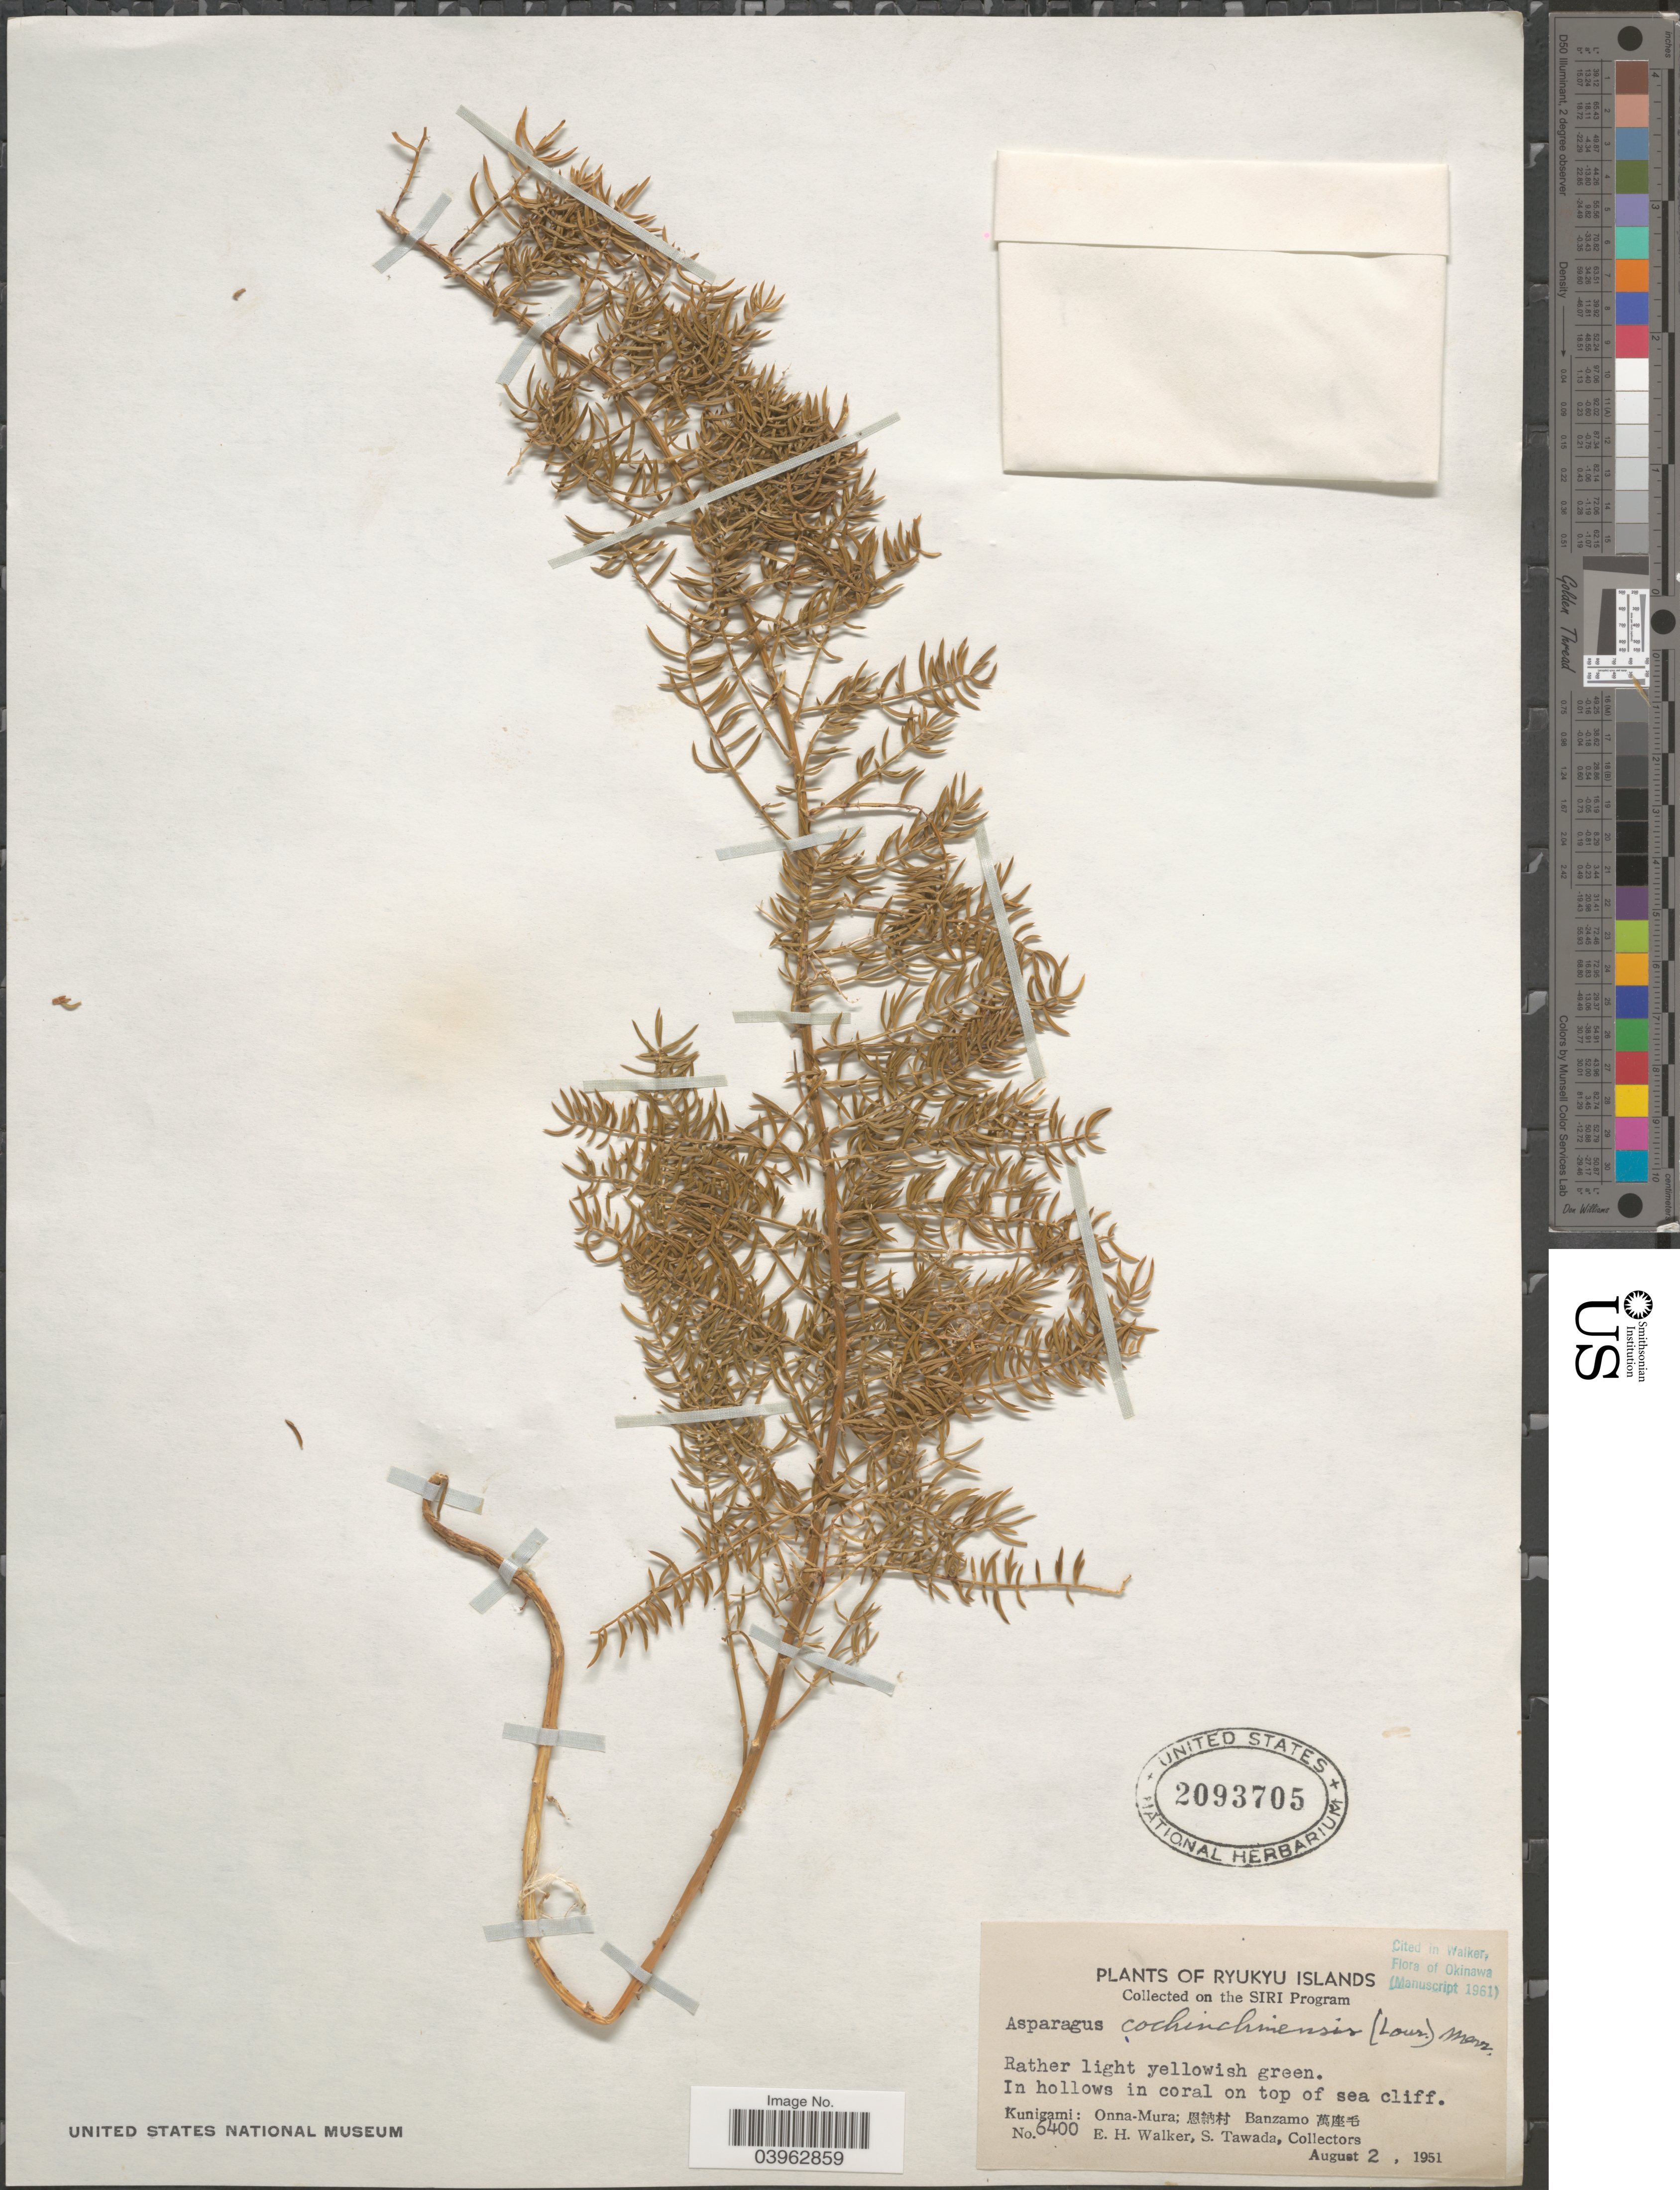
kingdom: Plantae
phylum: Tracheophyta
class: Liliopsida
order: Asparagales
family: Asparagaceae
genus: Asparagus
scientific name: Asparagus cochinchinensis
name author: (Lour.) Merr.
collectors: E. H. Walker & S. Tawada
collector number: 6400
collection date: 1951-08-02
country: Japan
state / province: Okinawa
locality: Ryukyu Islands. Kunigami: Onna-Mura; [Foreign script] Banzamo [Foreign script].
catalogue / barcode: US 2093705